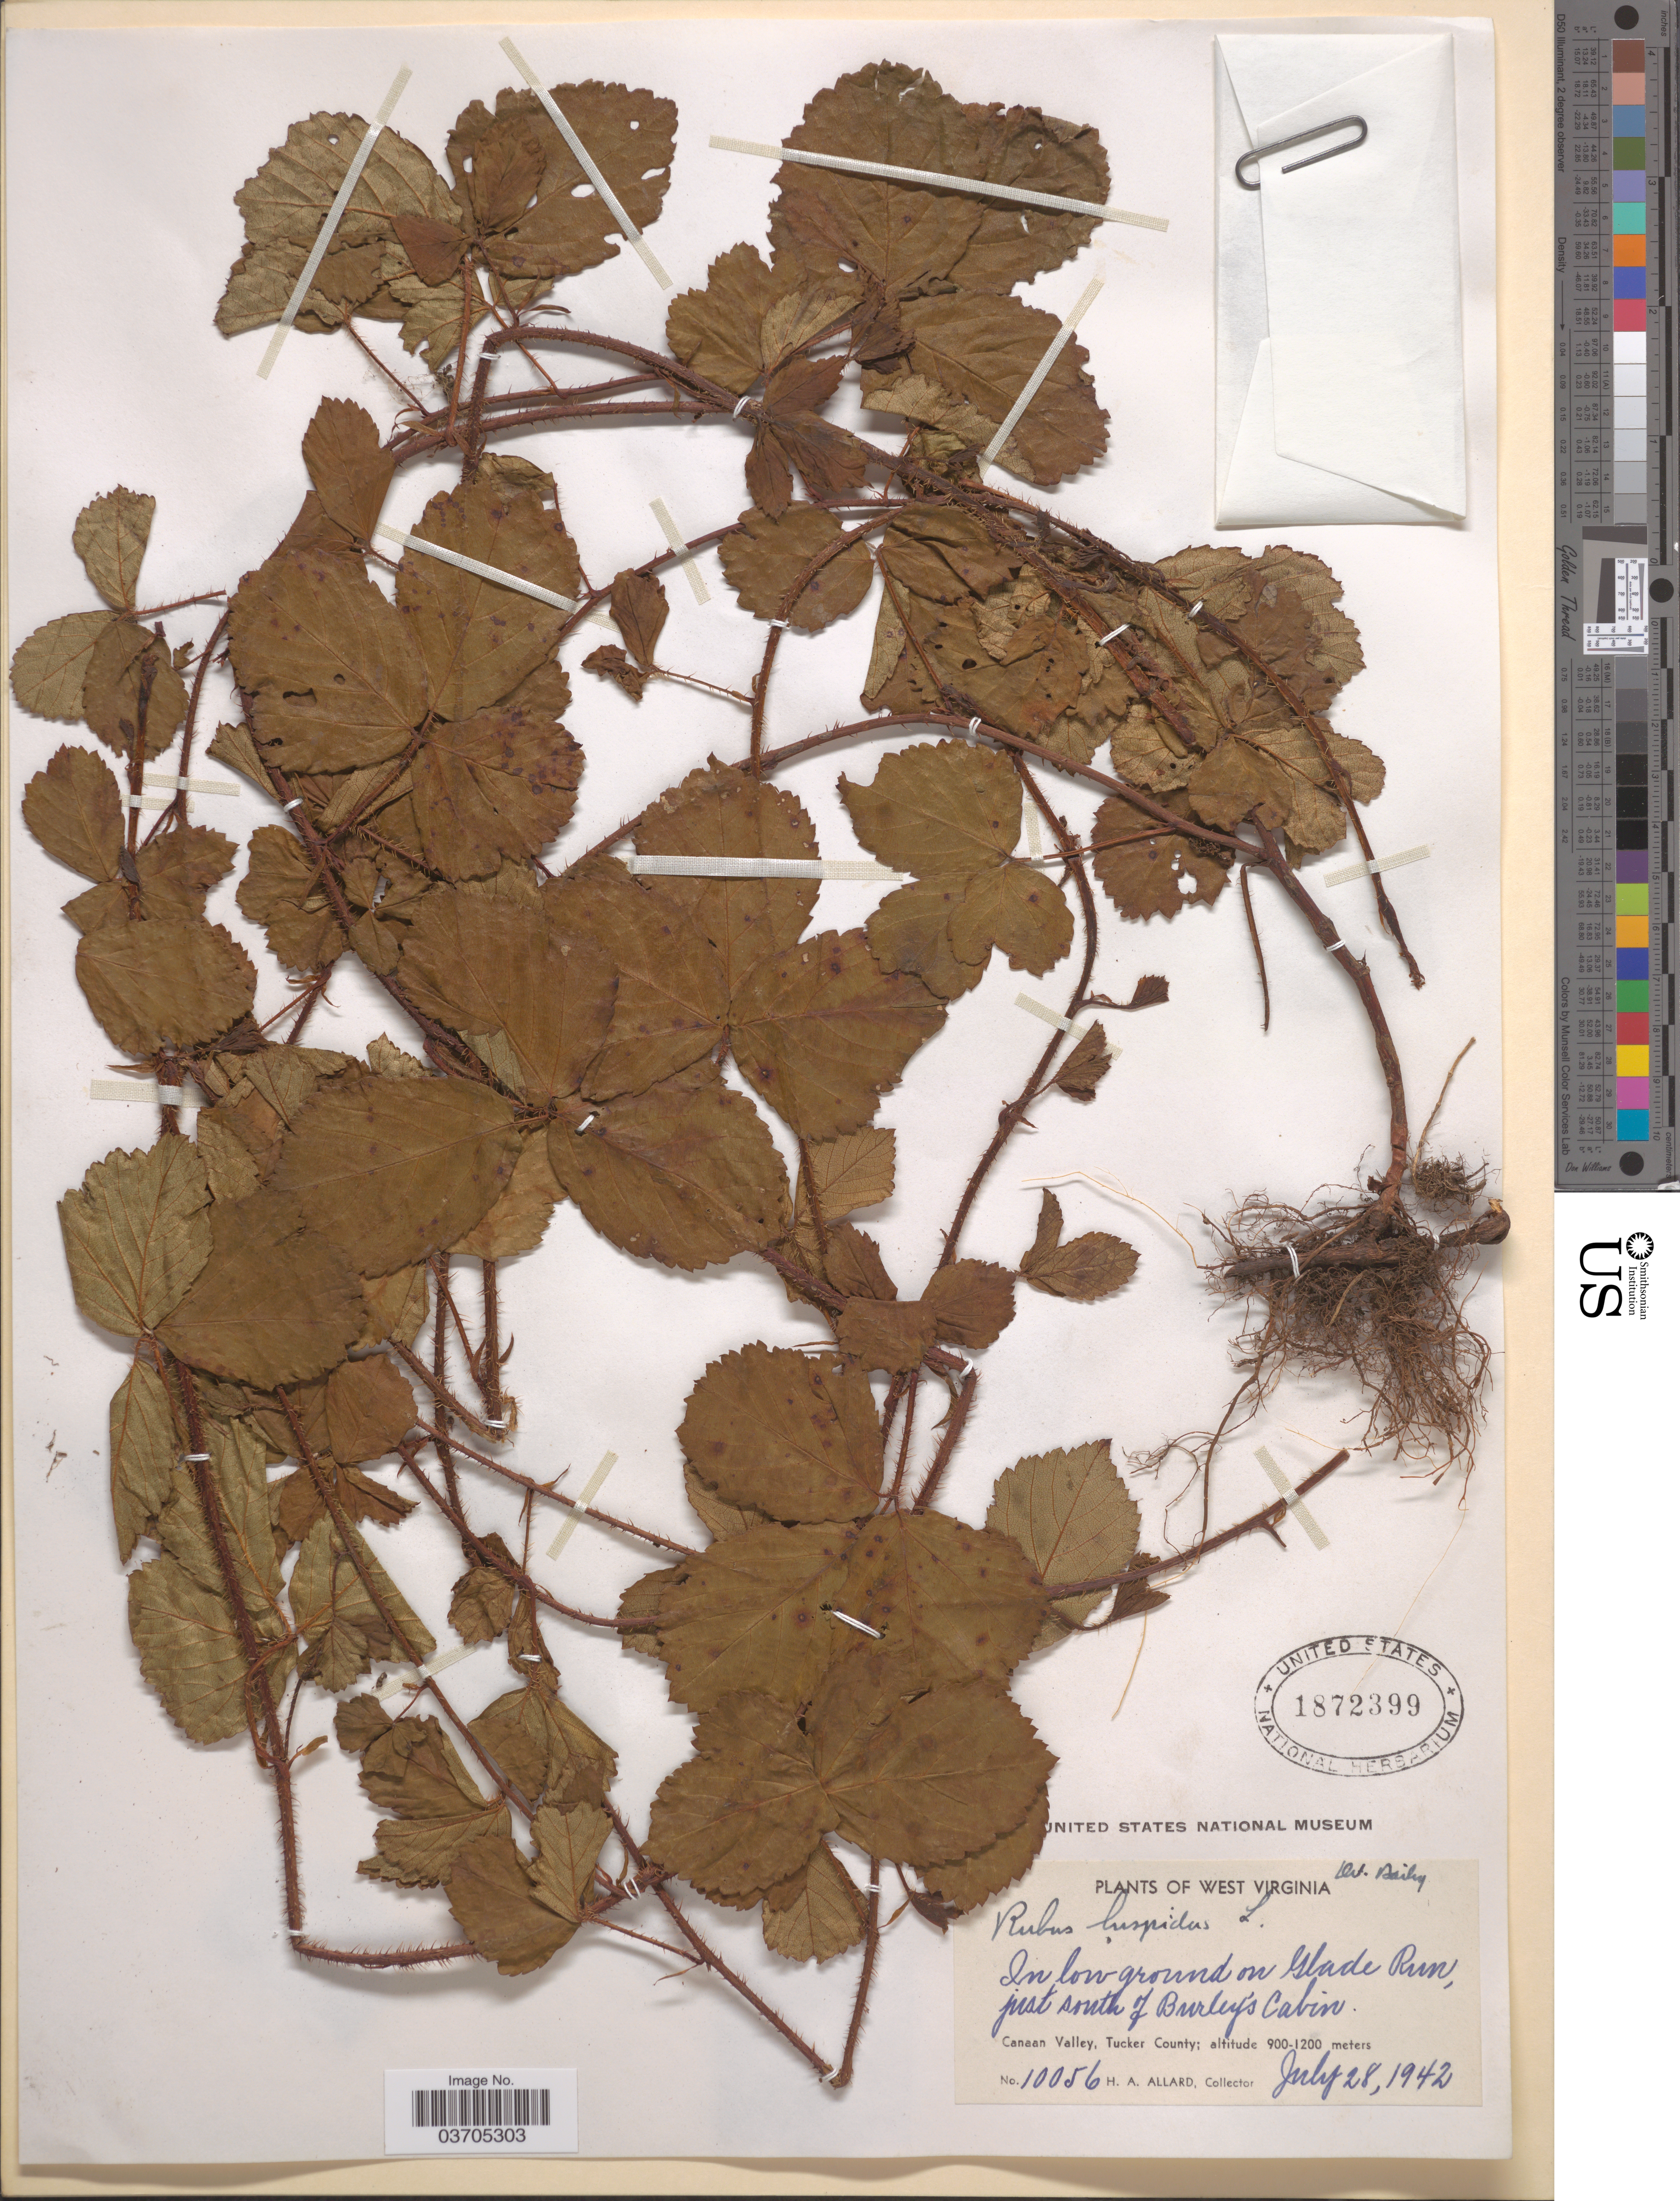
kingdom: Plantae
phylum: Tracheophyta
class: Magnoliopsida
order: Rosales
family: Rosaceae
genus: Rubus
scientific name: Rubus hispidus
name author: L.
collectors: H. A. Allard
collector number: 10056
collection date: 1942-07-28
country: United States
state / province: West Virginia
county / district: Tucker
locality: In low grouwnd on Glade Run, just south of Burley's Cabin. Canaan Valley, Tucker County.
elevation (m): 900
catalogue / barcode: US 1872399